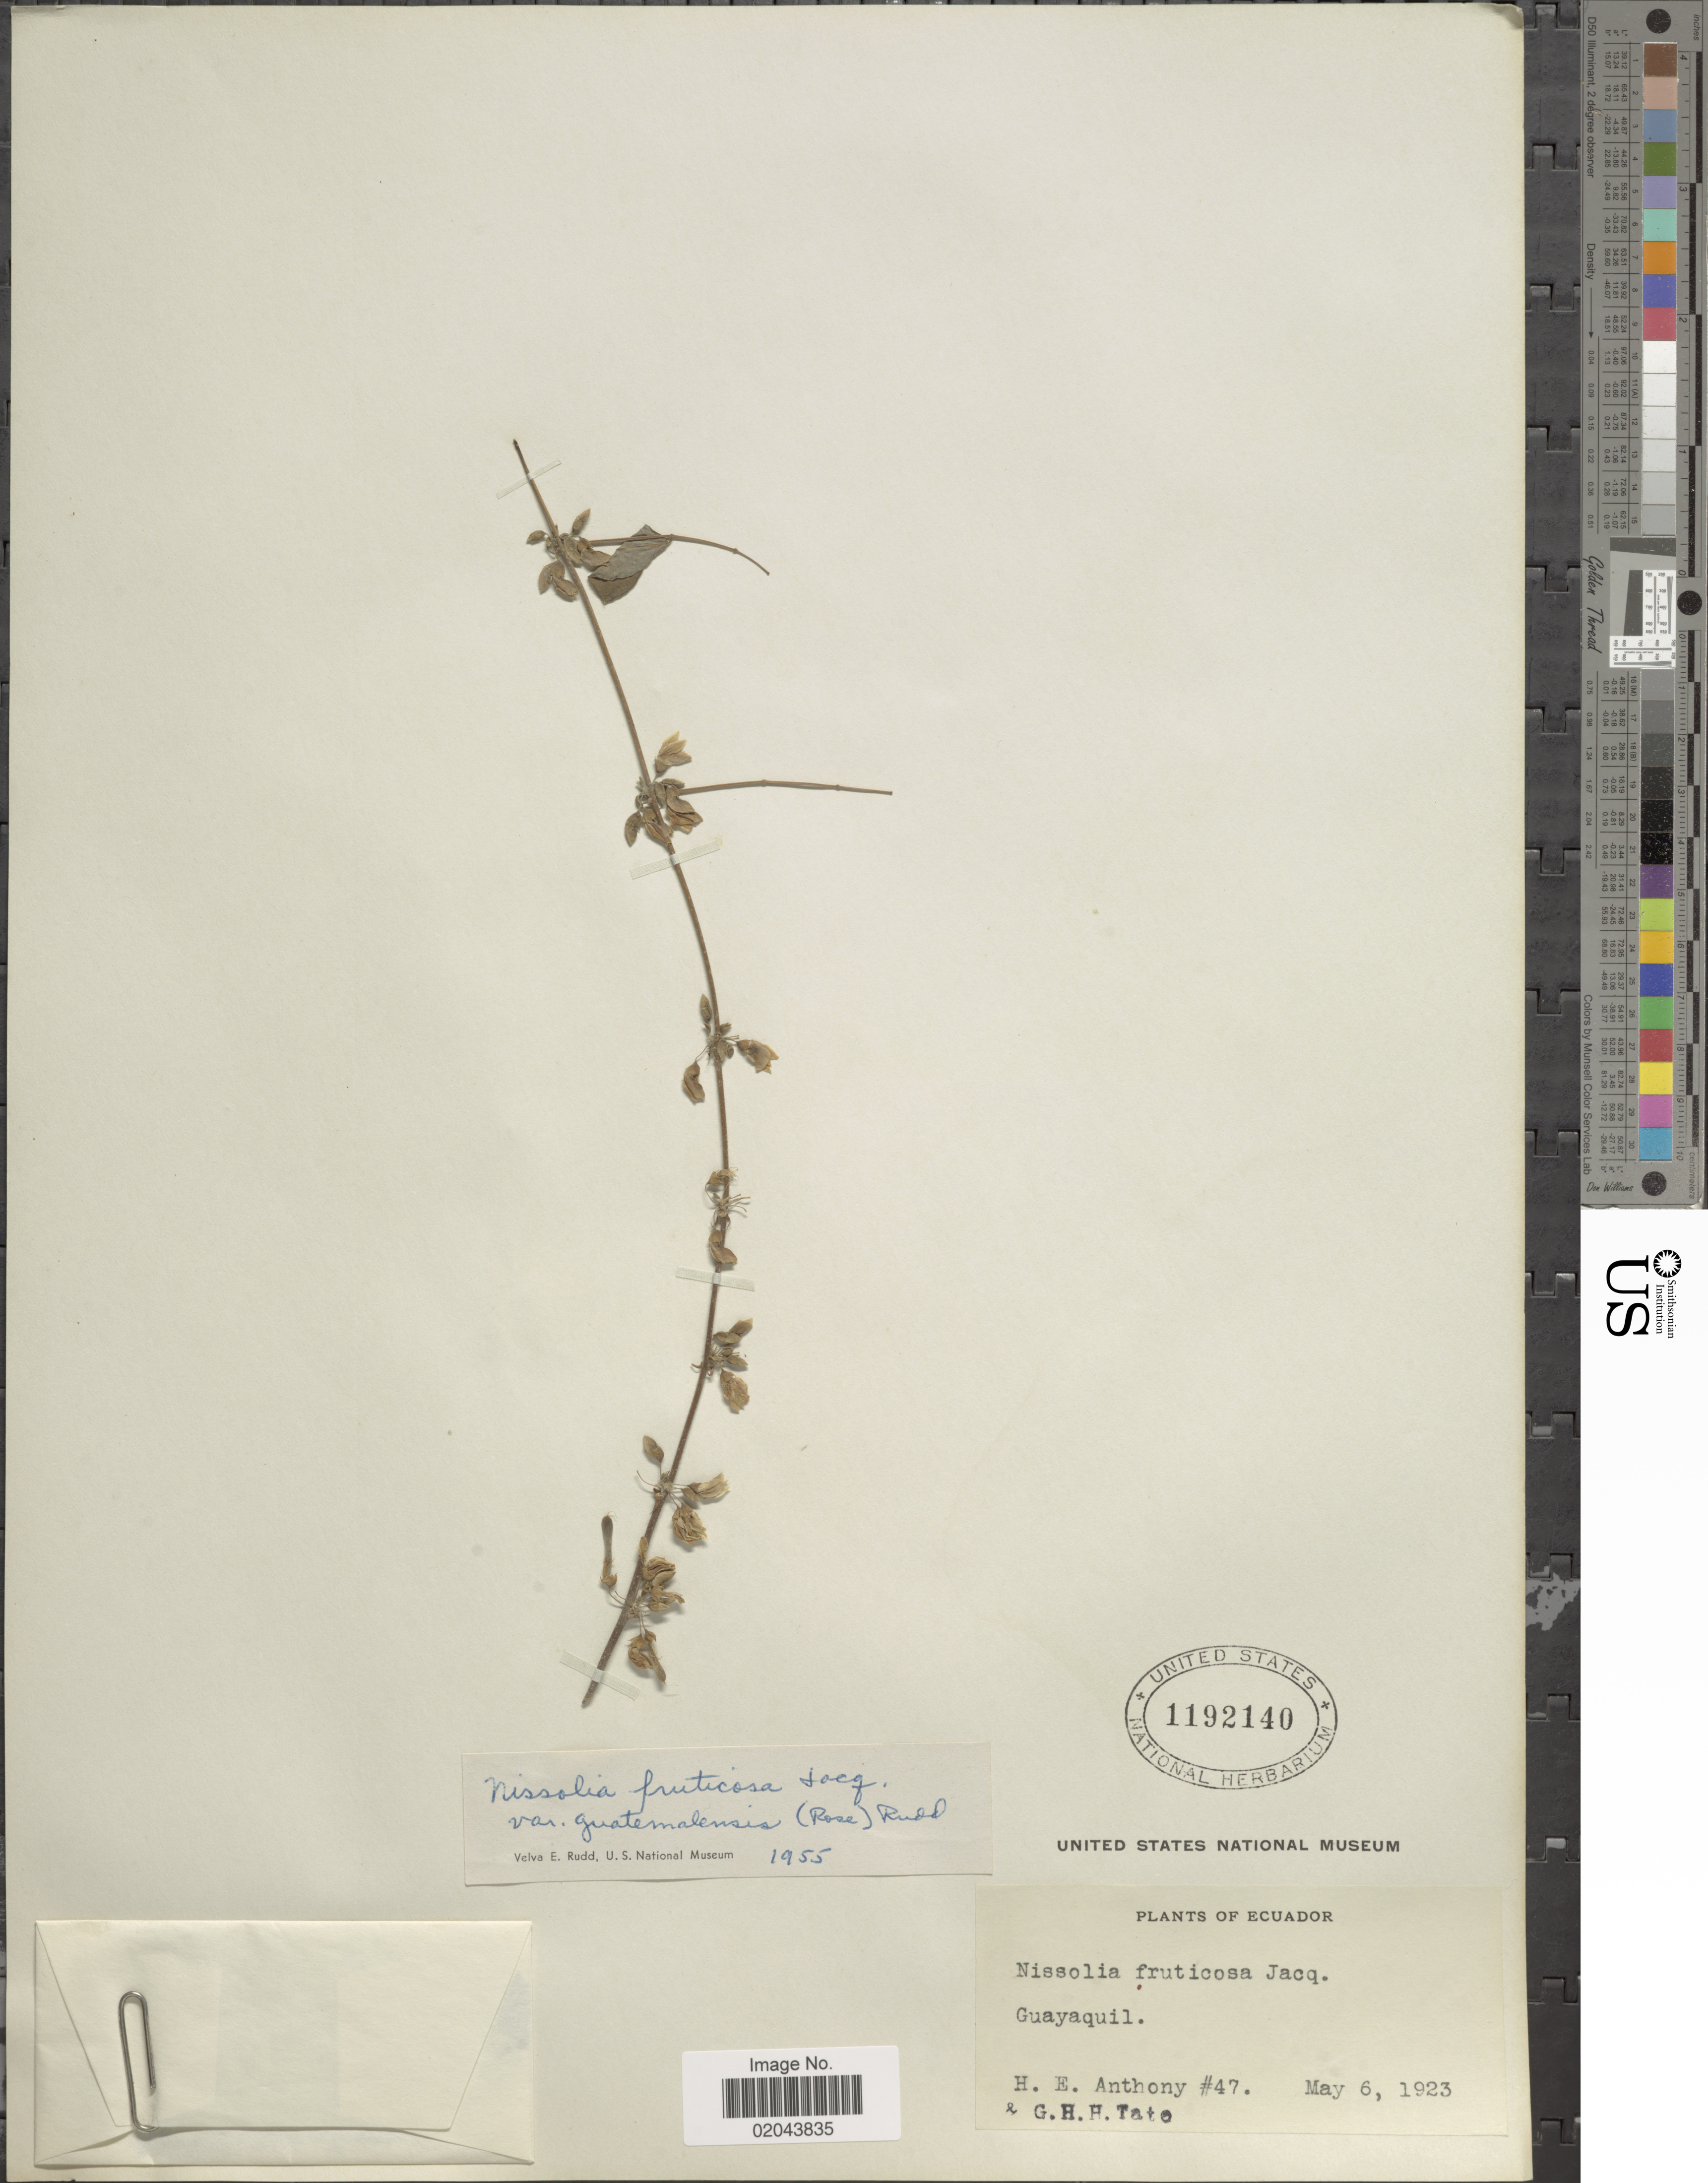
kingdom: Plantae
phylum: Tracheophyta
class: Magnoliopsida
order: Fabales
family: Fabaceae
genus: Nissolia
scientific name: Nissolia fruticosa var. guatemalensis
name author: (Rose) Rudd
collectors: H. E. Anthony & G. Tate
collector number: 47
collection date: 1923-05-06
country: Ecuador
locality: Guayaquil.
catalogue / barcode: US 1192140